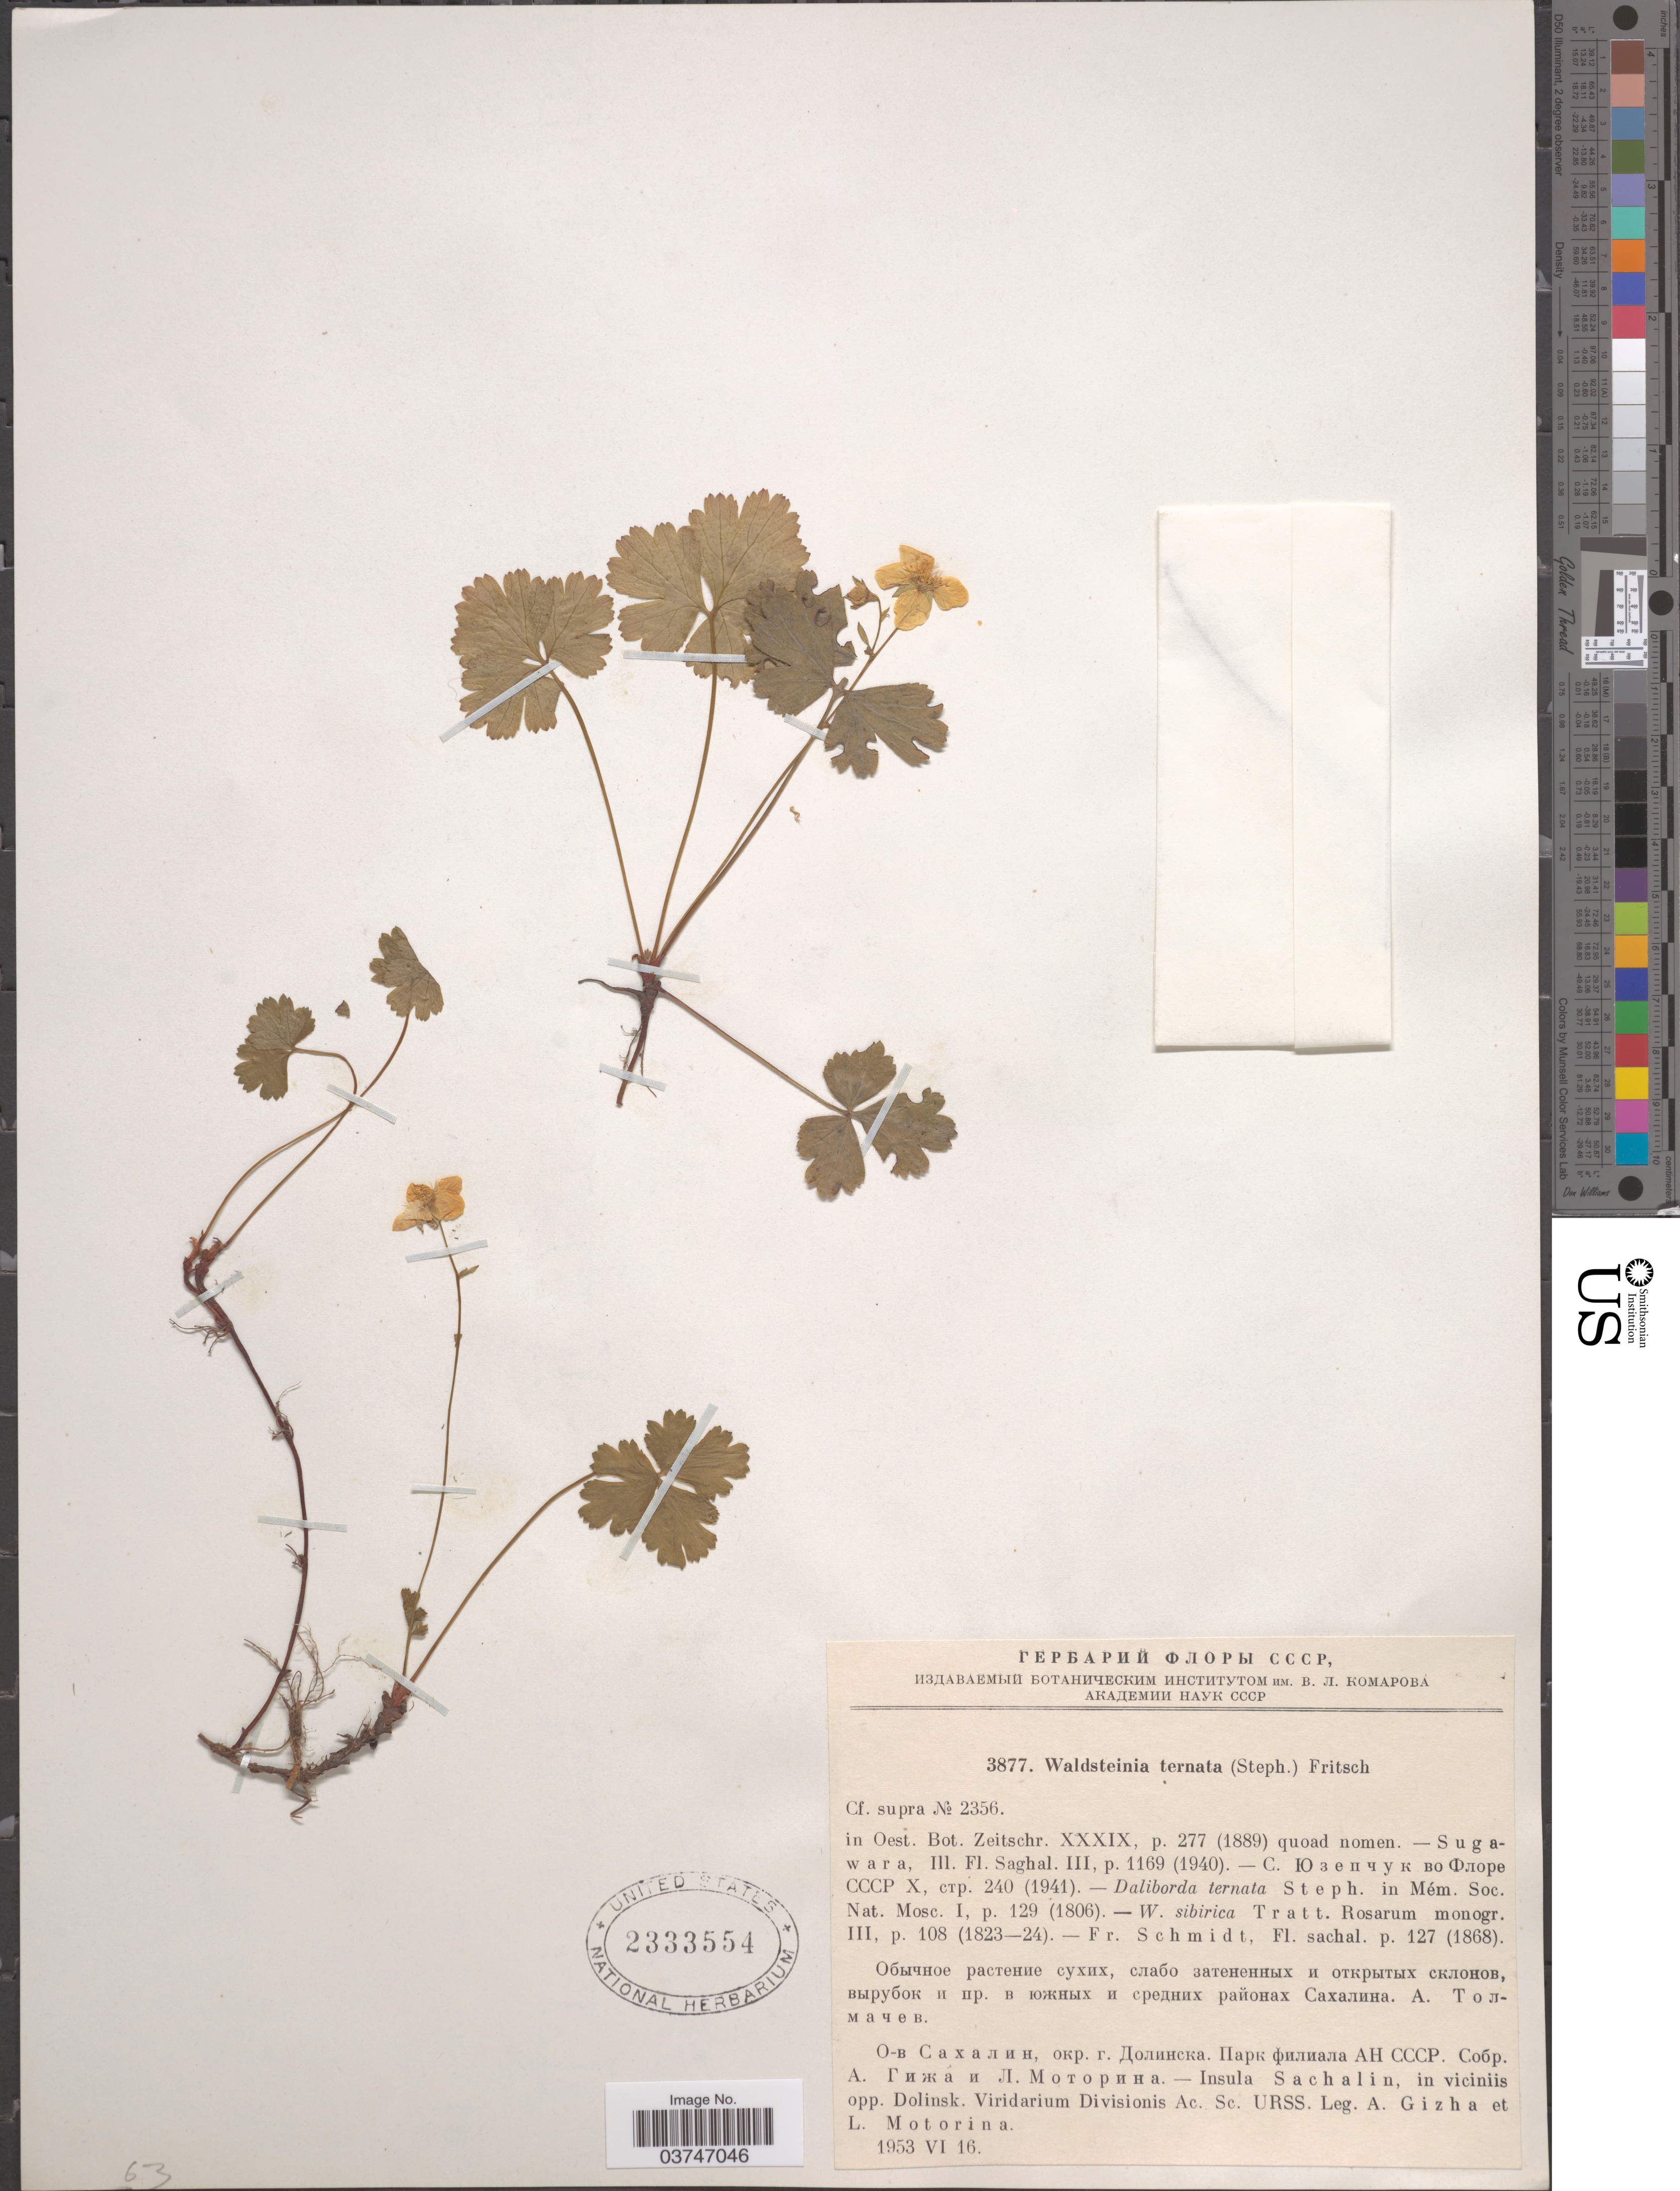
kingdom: Plantae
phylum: Tracheophyta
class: Magnoliopsida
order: Rosales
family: Rosaceae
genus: Waldsteinia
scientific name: Waldsteinia ternata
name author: (Stephan) Fritsch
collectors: A. Gizha & L. Motorina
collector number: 3877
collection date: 1953-06-16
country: Russian Federation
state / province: Sakhalin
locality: Insula Sachalin, in viciniis opp. Dolinsk. Viridarium Divisionis Ac. Sc. URSS.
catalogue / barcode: US 2333554